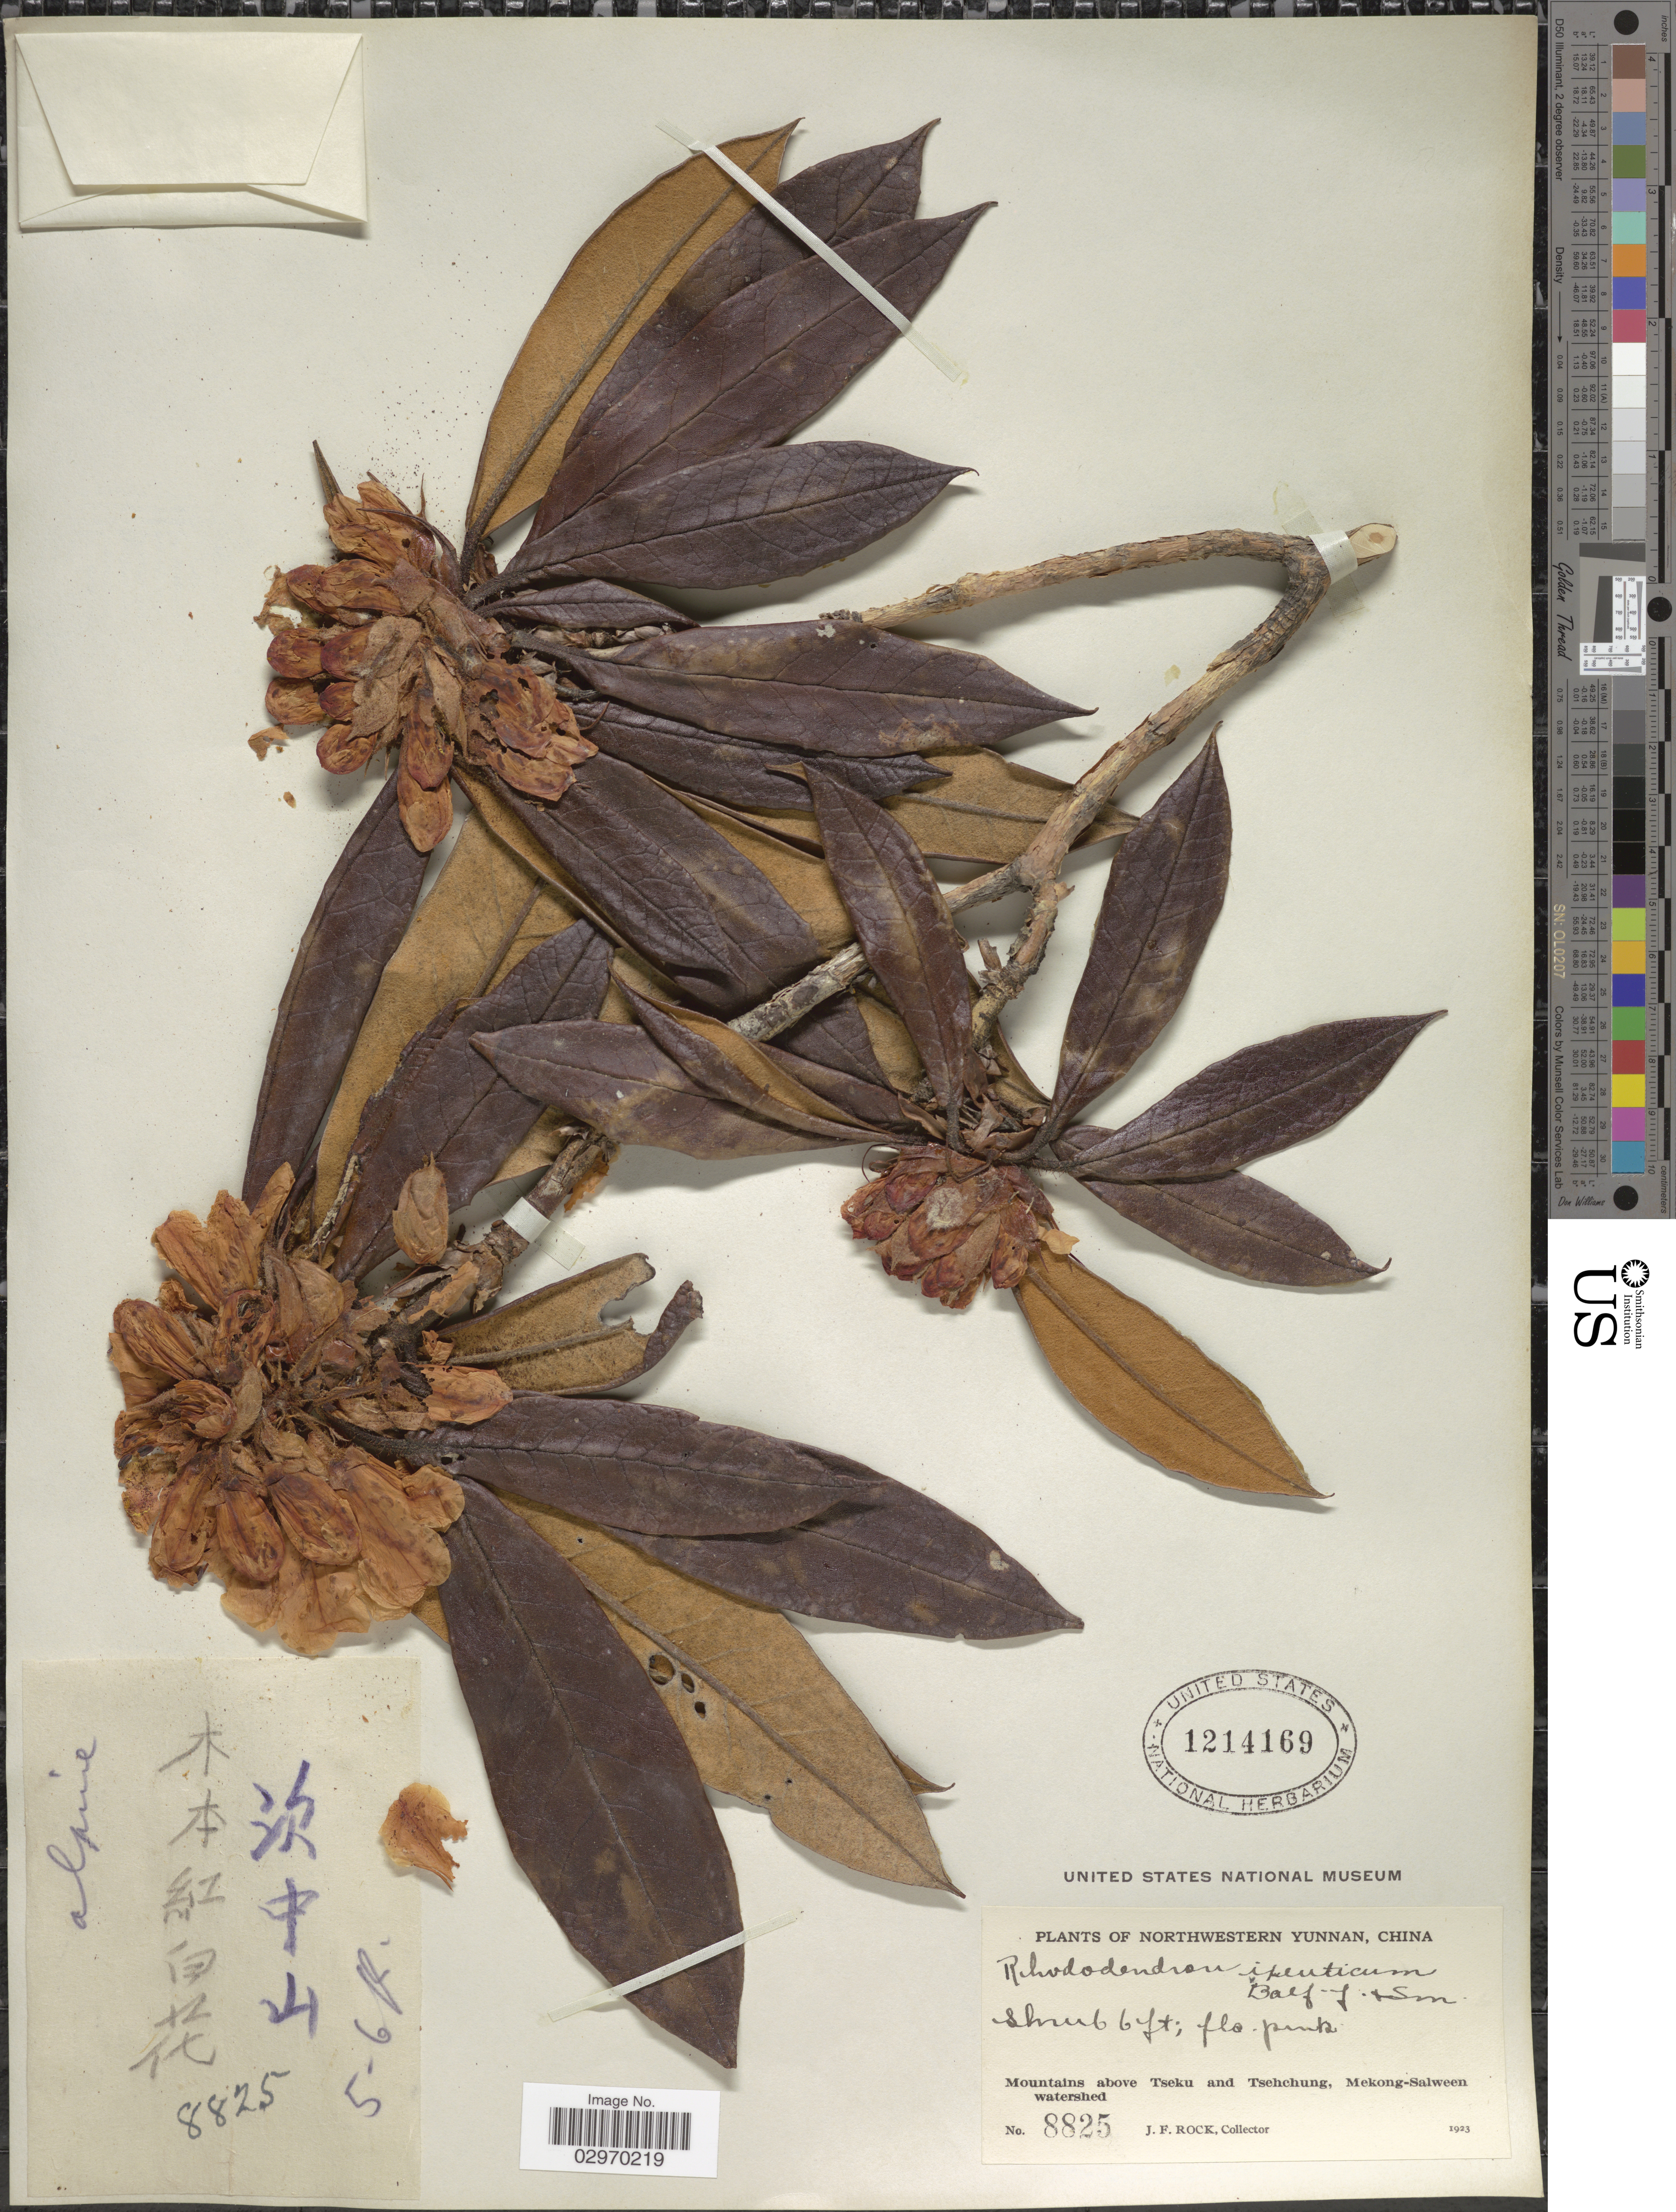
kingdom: Plantae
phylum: Tracheophyta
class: Magnoliopsida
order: Ericales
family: Ericaceae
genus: Rhododendron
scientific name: Rhododendron crinigerum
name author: Franch.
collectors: J. Rock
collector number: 8825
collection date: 1923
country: China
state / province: Yunnan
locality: Northwestern Yunnan. Mountains above Tseku and Tsehchung, Mekong-Salween watershed.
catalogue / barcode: US 1214169